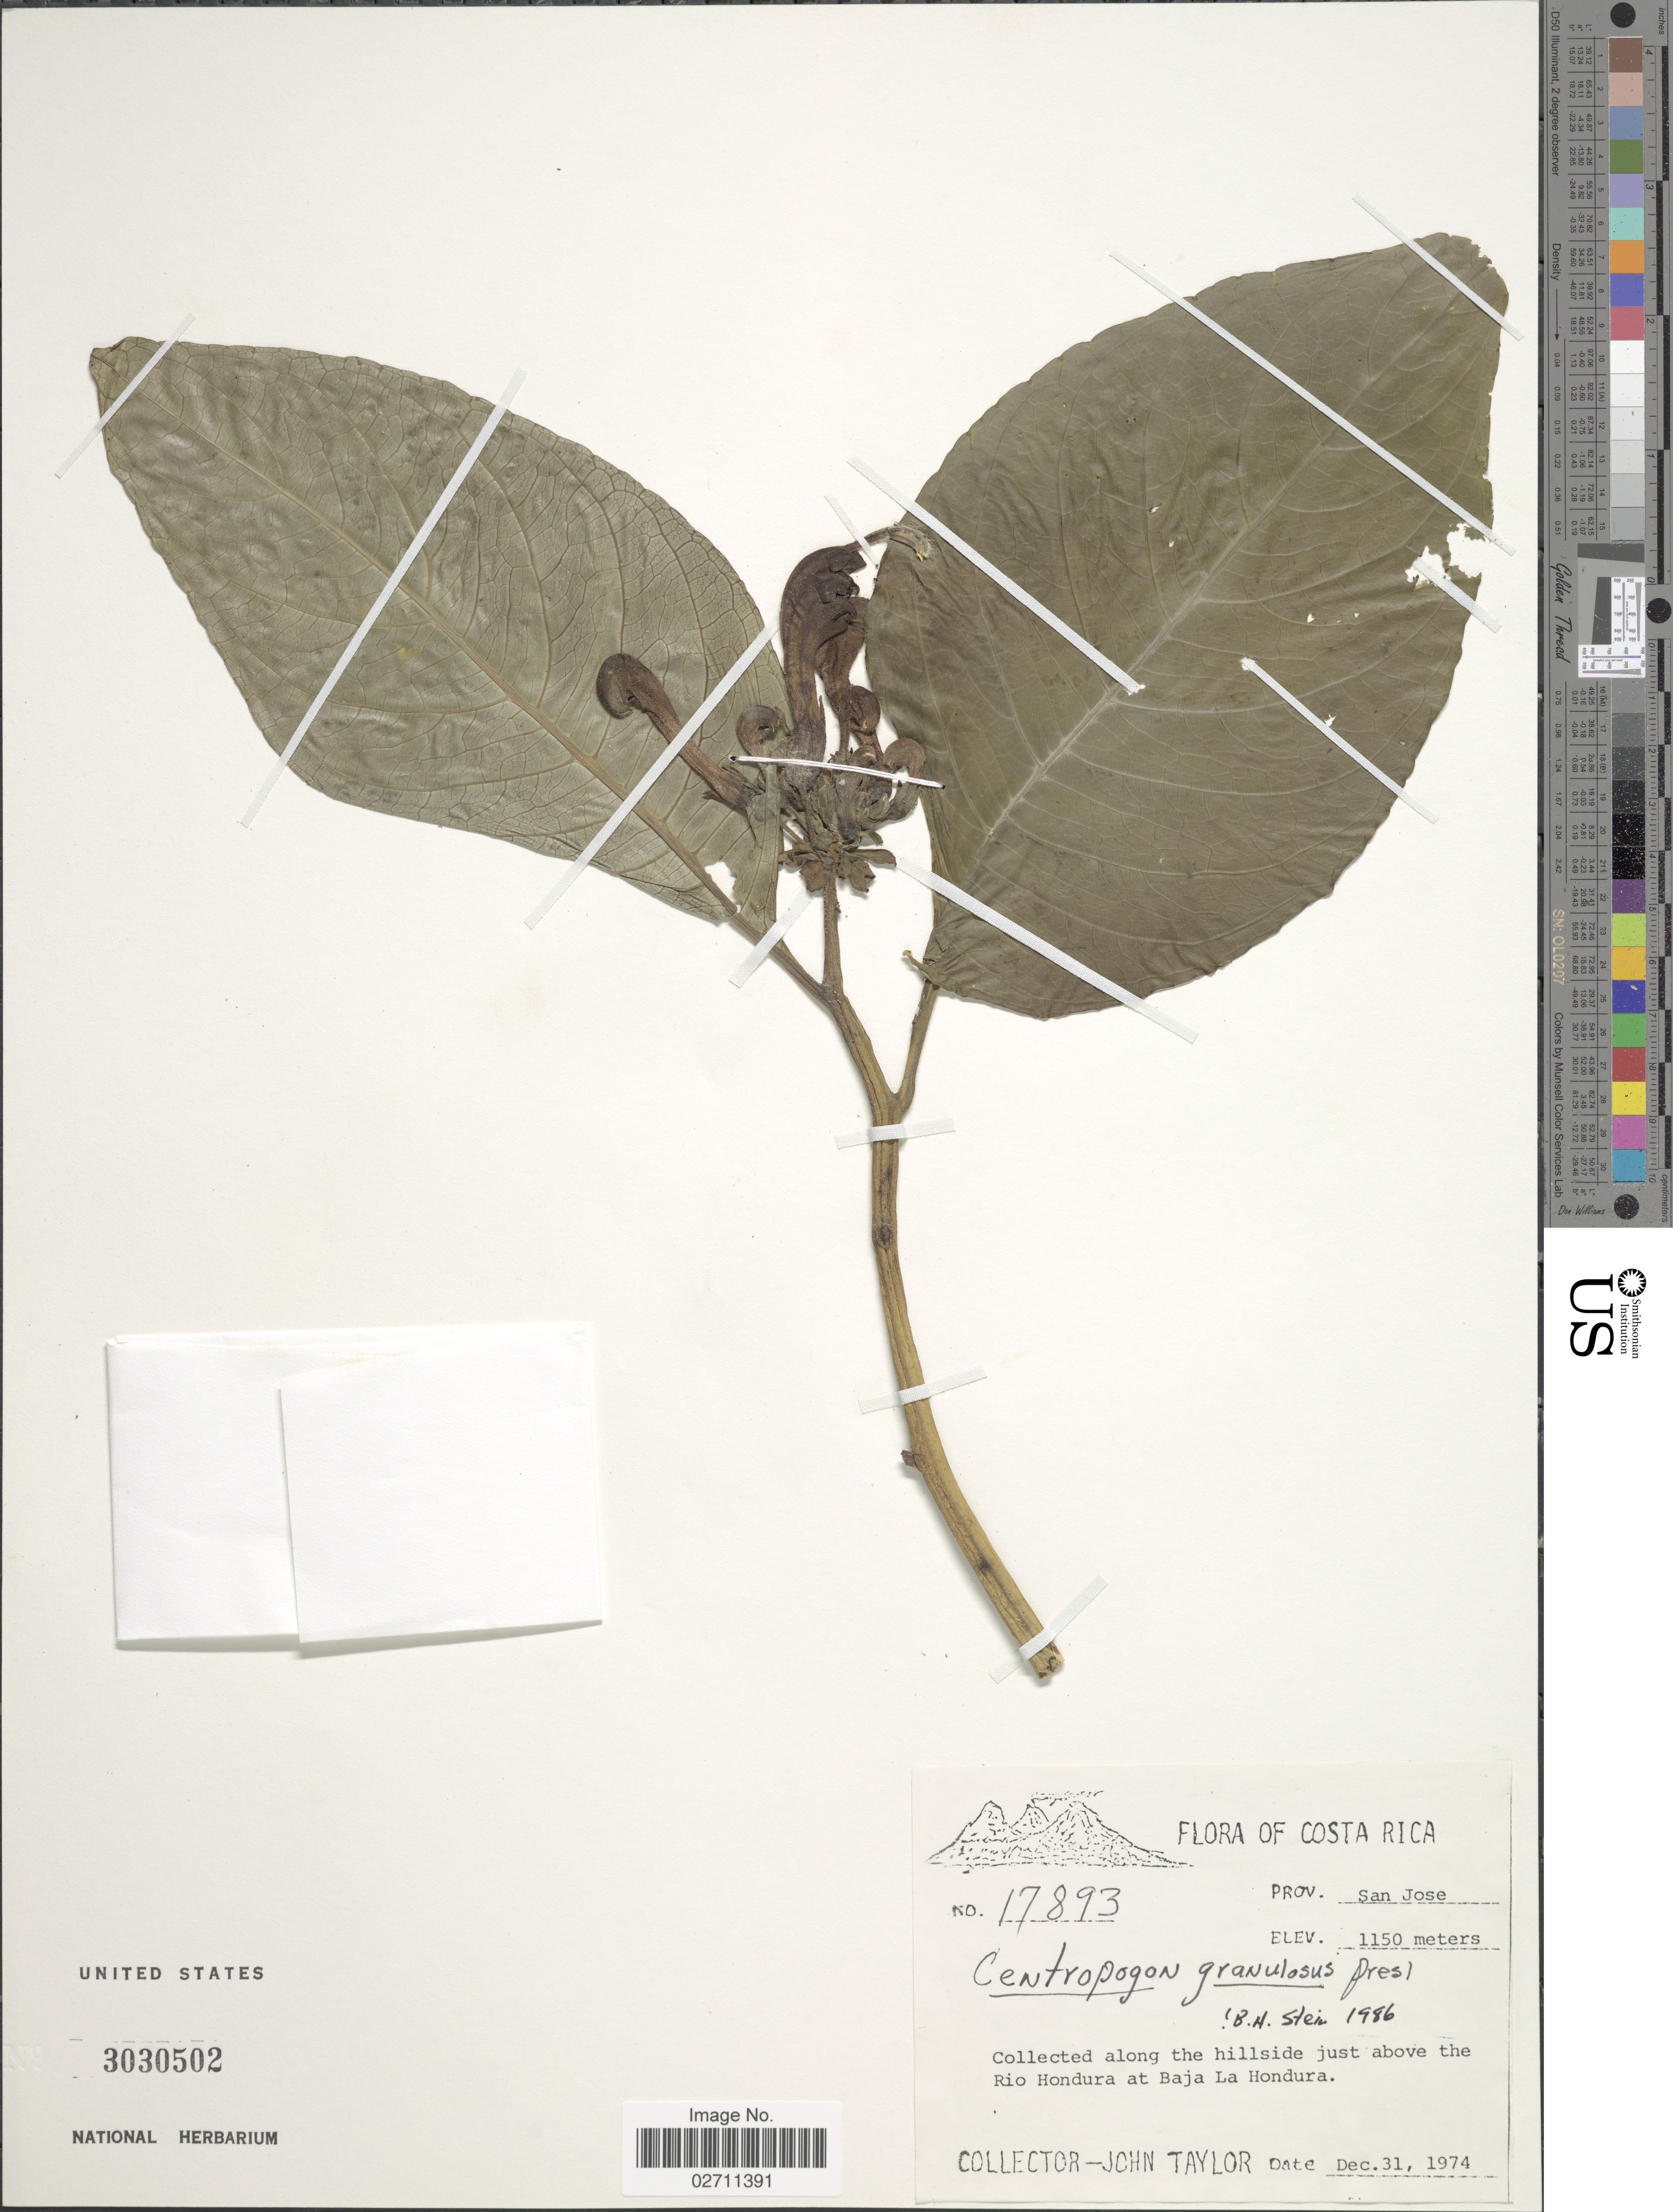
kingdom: Plantae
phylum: Tracheophyta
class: Magnoliopsida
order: Asterales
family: Campanulaceae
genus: Centropogon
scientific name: Centropogon granulosus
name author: C. Presl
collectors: J. Taylor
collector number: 17893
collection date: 1974-12-31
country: Costa Rica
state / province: San José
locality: Along hillside just above the Rio Hondura at Baja La Hondura.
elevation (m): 1150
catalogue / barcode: US 3030502